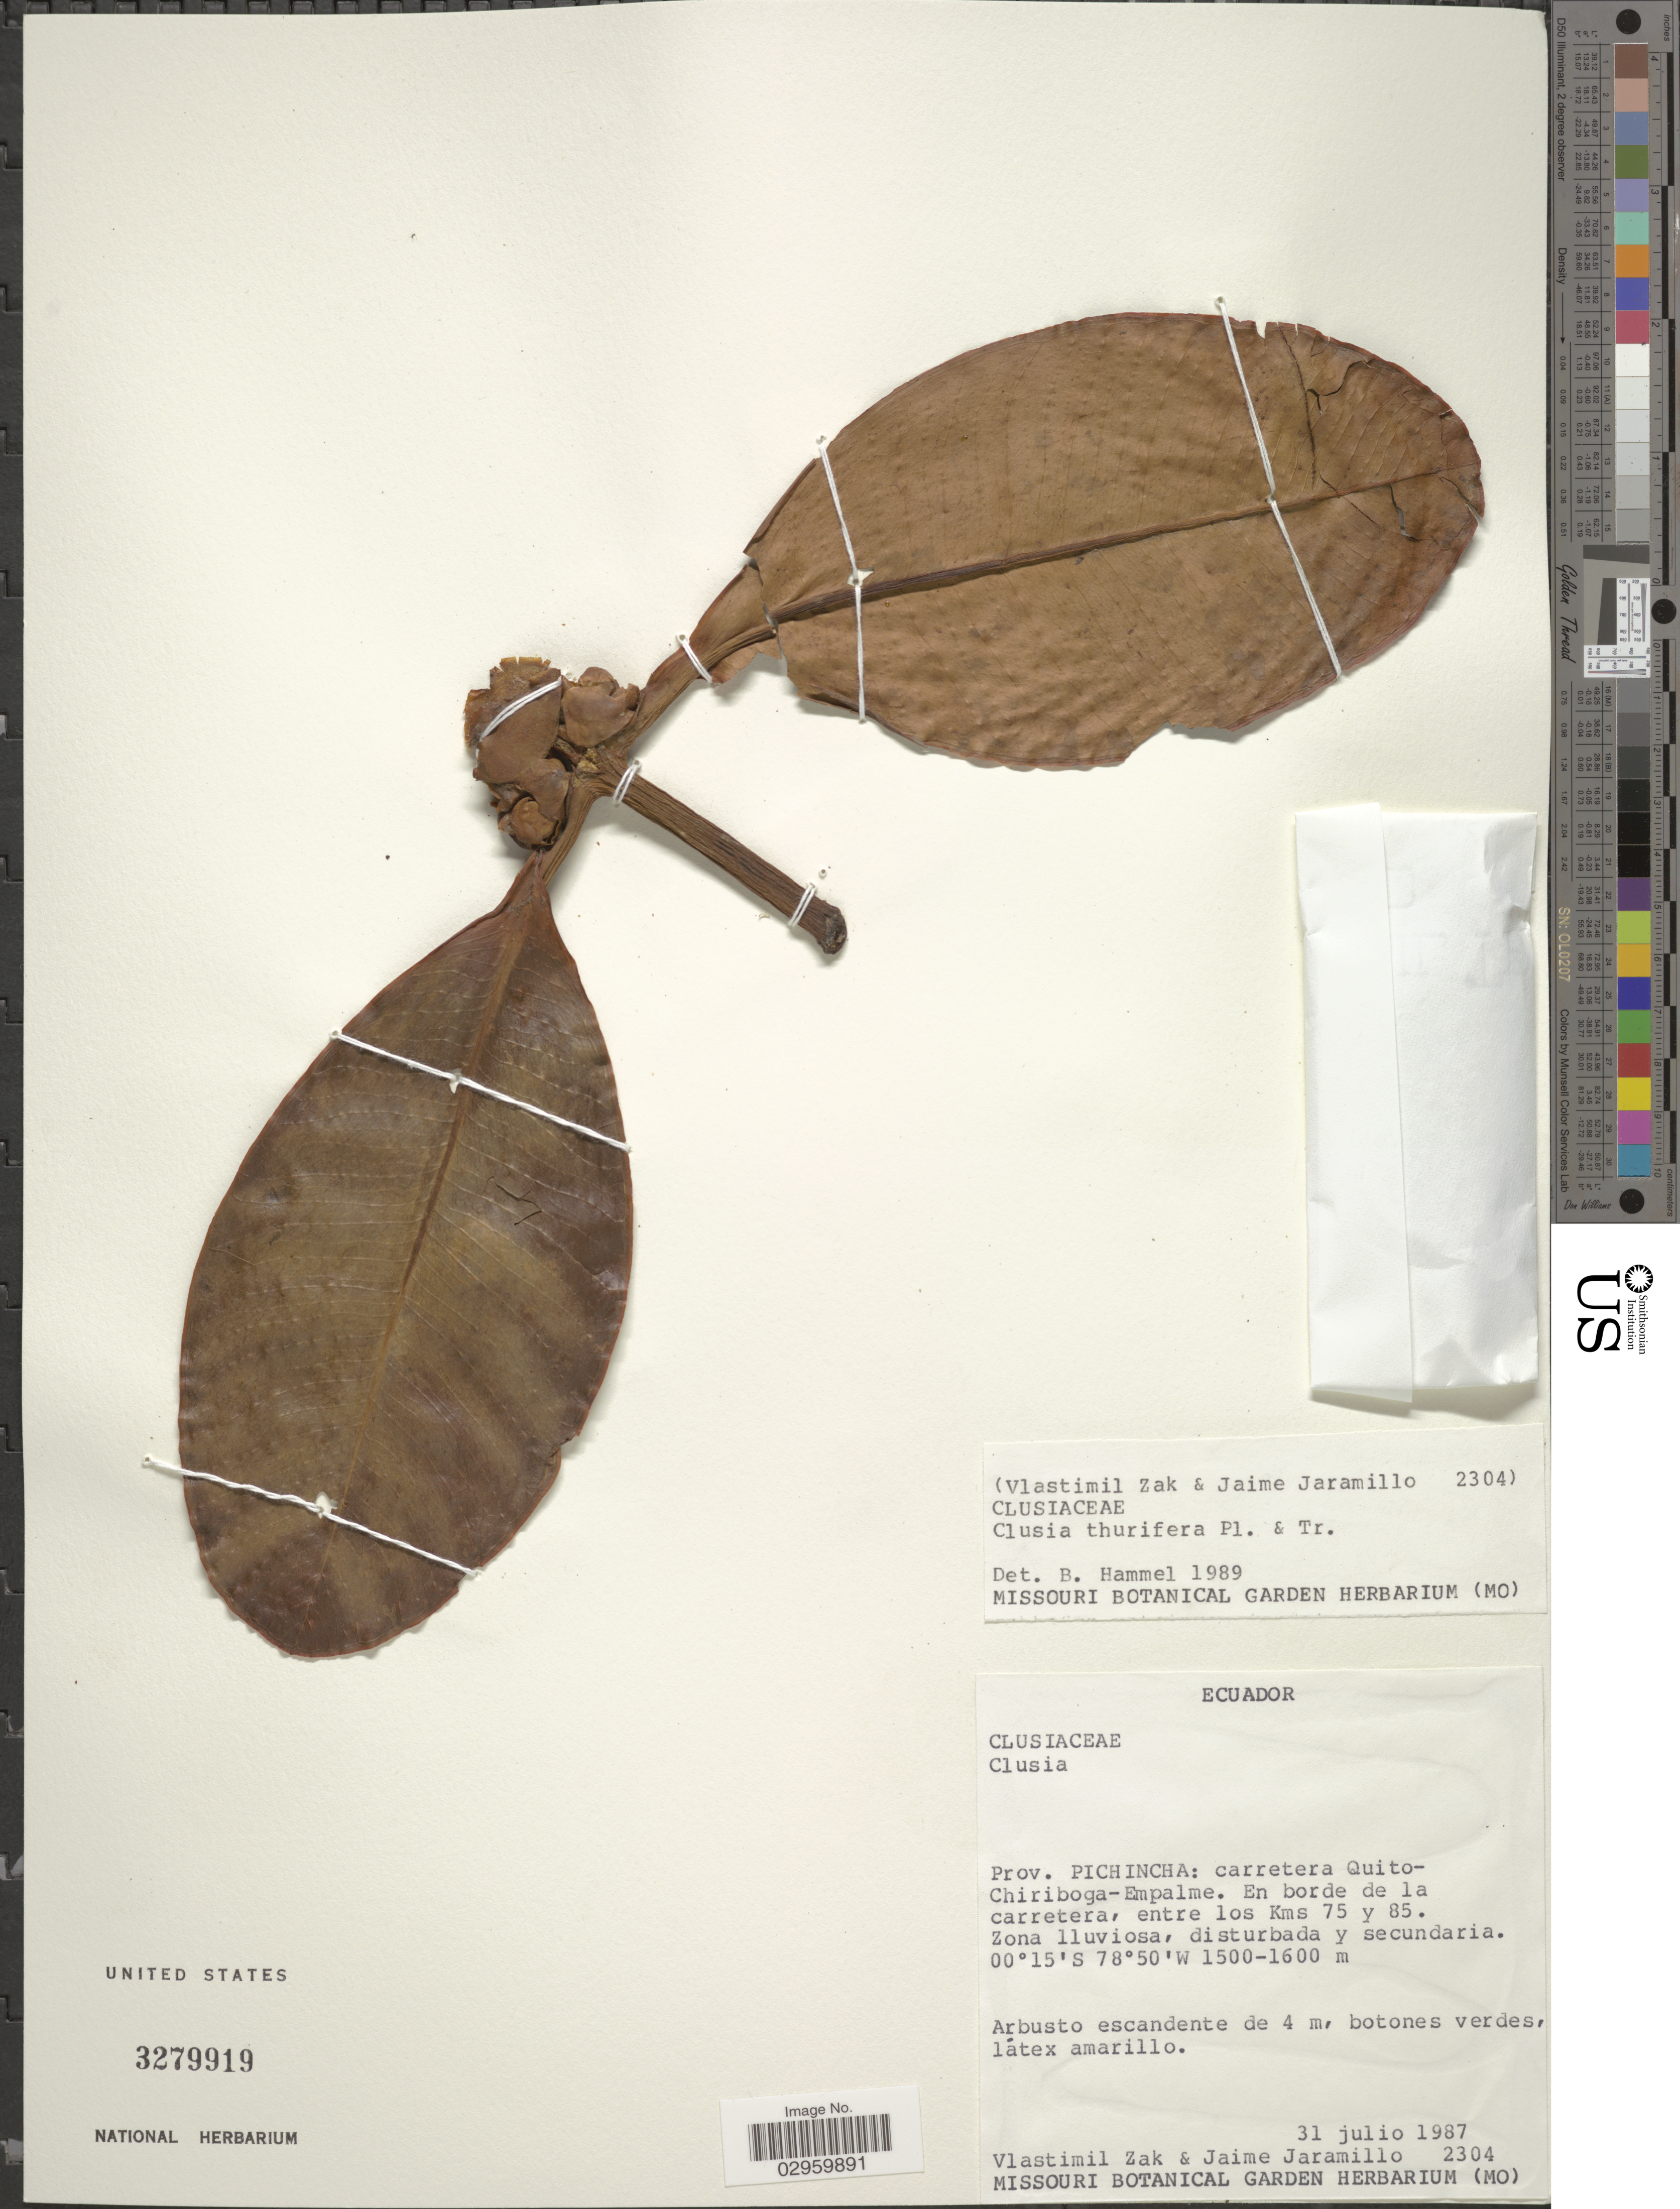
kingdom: Plantae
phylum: Tracheophyta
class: Magnoliopsida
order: Malpighiales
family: Clusiaceae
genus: Clusia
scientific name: Clusia thurifera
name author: Planch. & Triana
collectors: V. Zak & J. Jaramillo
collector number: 2304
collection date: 1987-07-31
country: Ecuador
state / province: Pichincha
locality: Carretera Quito-Chiriboga-Empalme. En borde de la carretera, entre los Kms 75 y 85.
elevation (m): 1500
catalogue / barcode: US 3279919